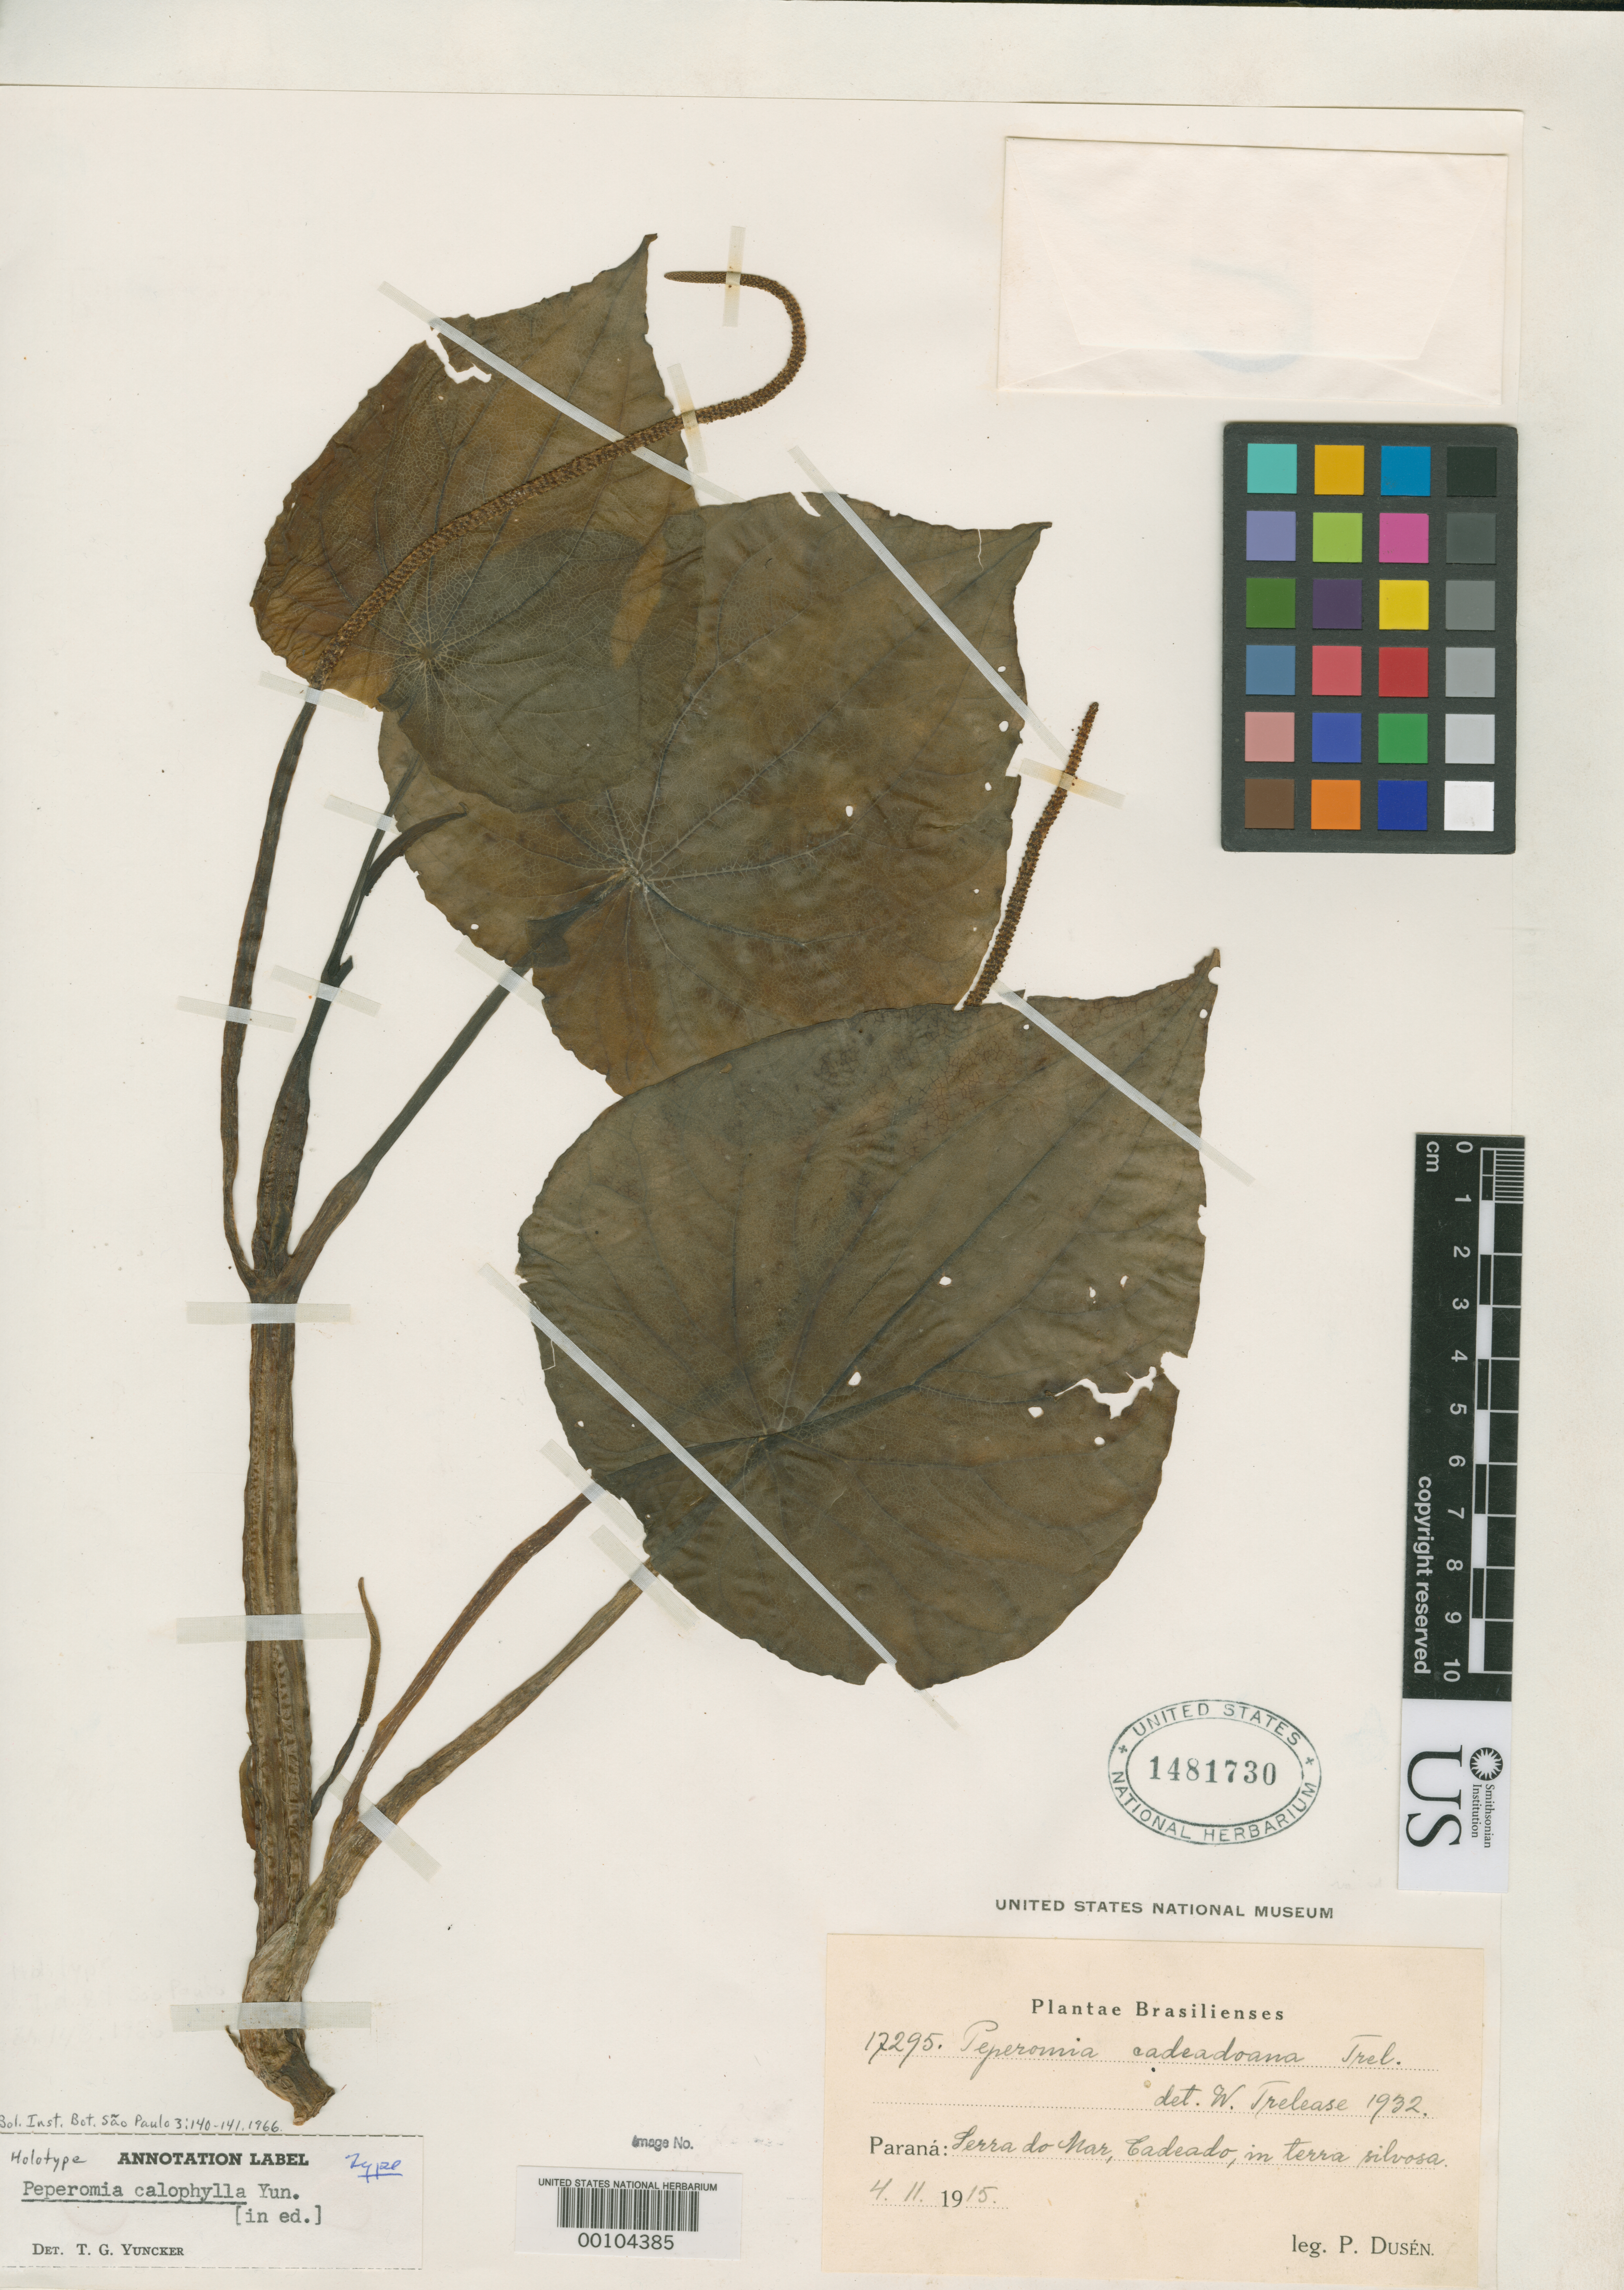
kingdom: Plantae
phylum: Tracheophyta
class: Magnoliopsida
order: Piperales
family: Piperaceae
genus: Peperomia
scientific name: Peperomia calophylla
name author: Yunck.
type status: Holotype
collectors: P. Dusén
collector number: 17295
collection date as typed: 04 Nov 1915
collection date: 1915-11-04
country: Brazil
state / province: Paraná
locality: Serra do Mar, Cadeado.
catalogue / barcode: US 1481730